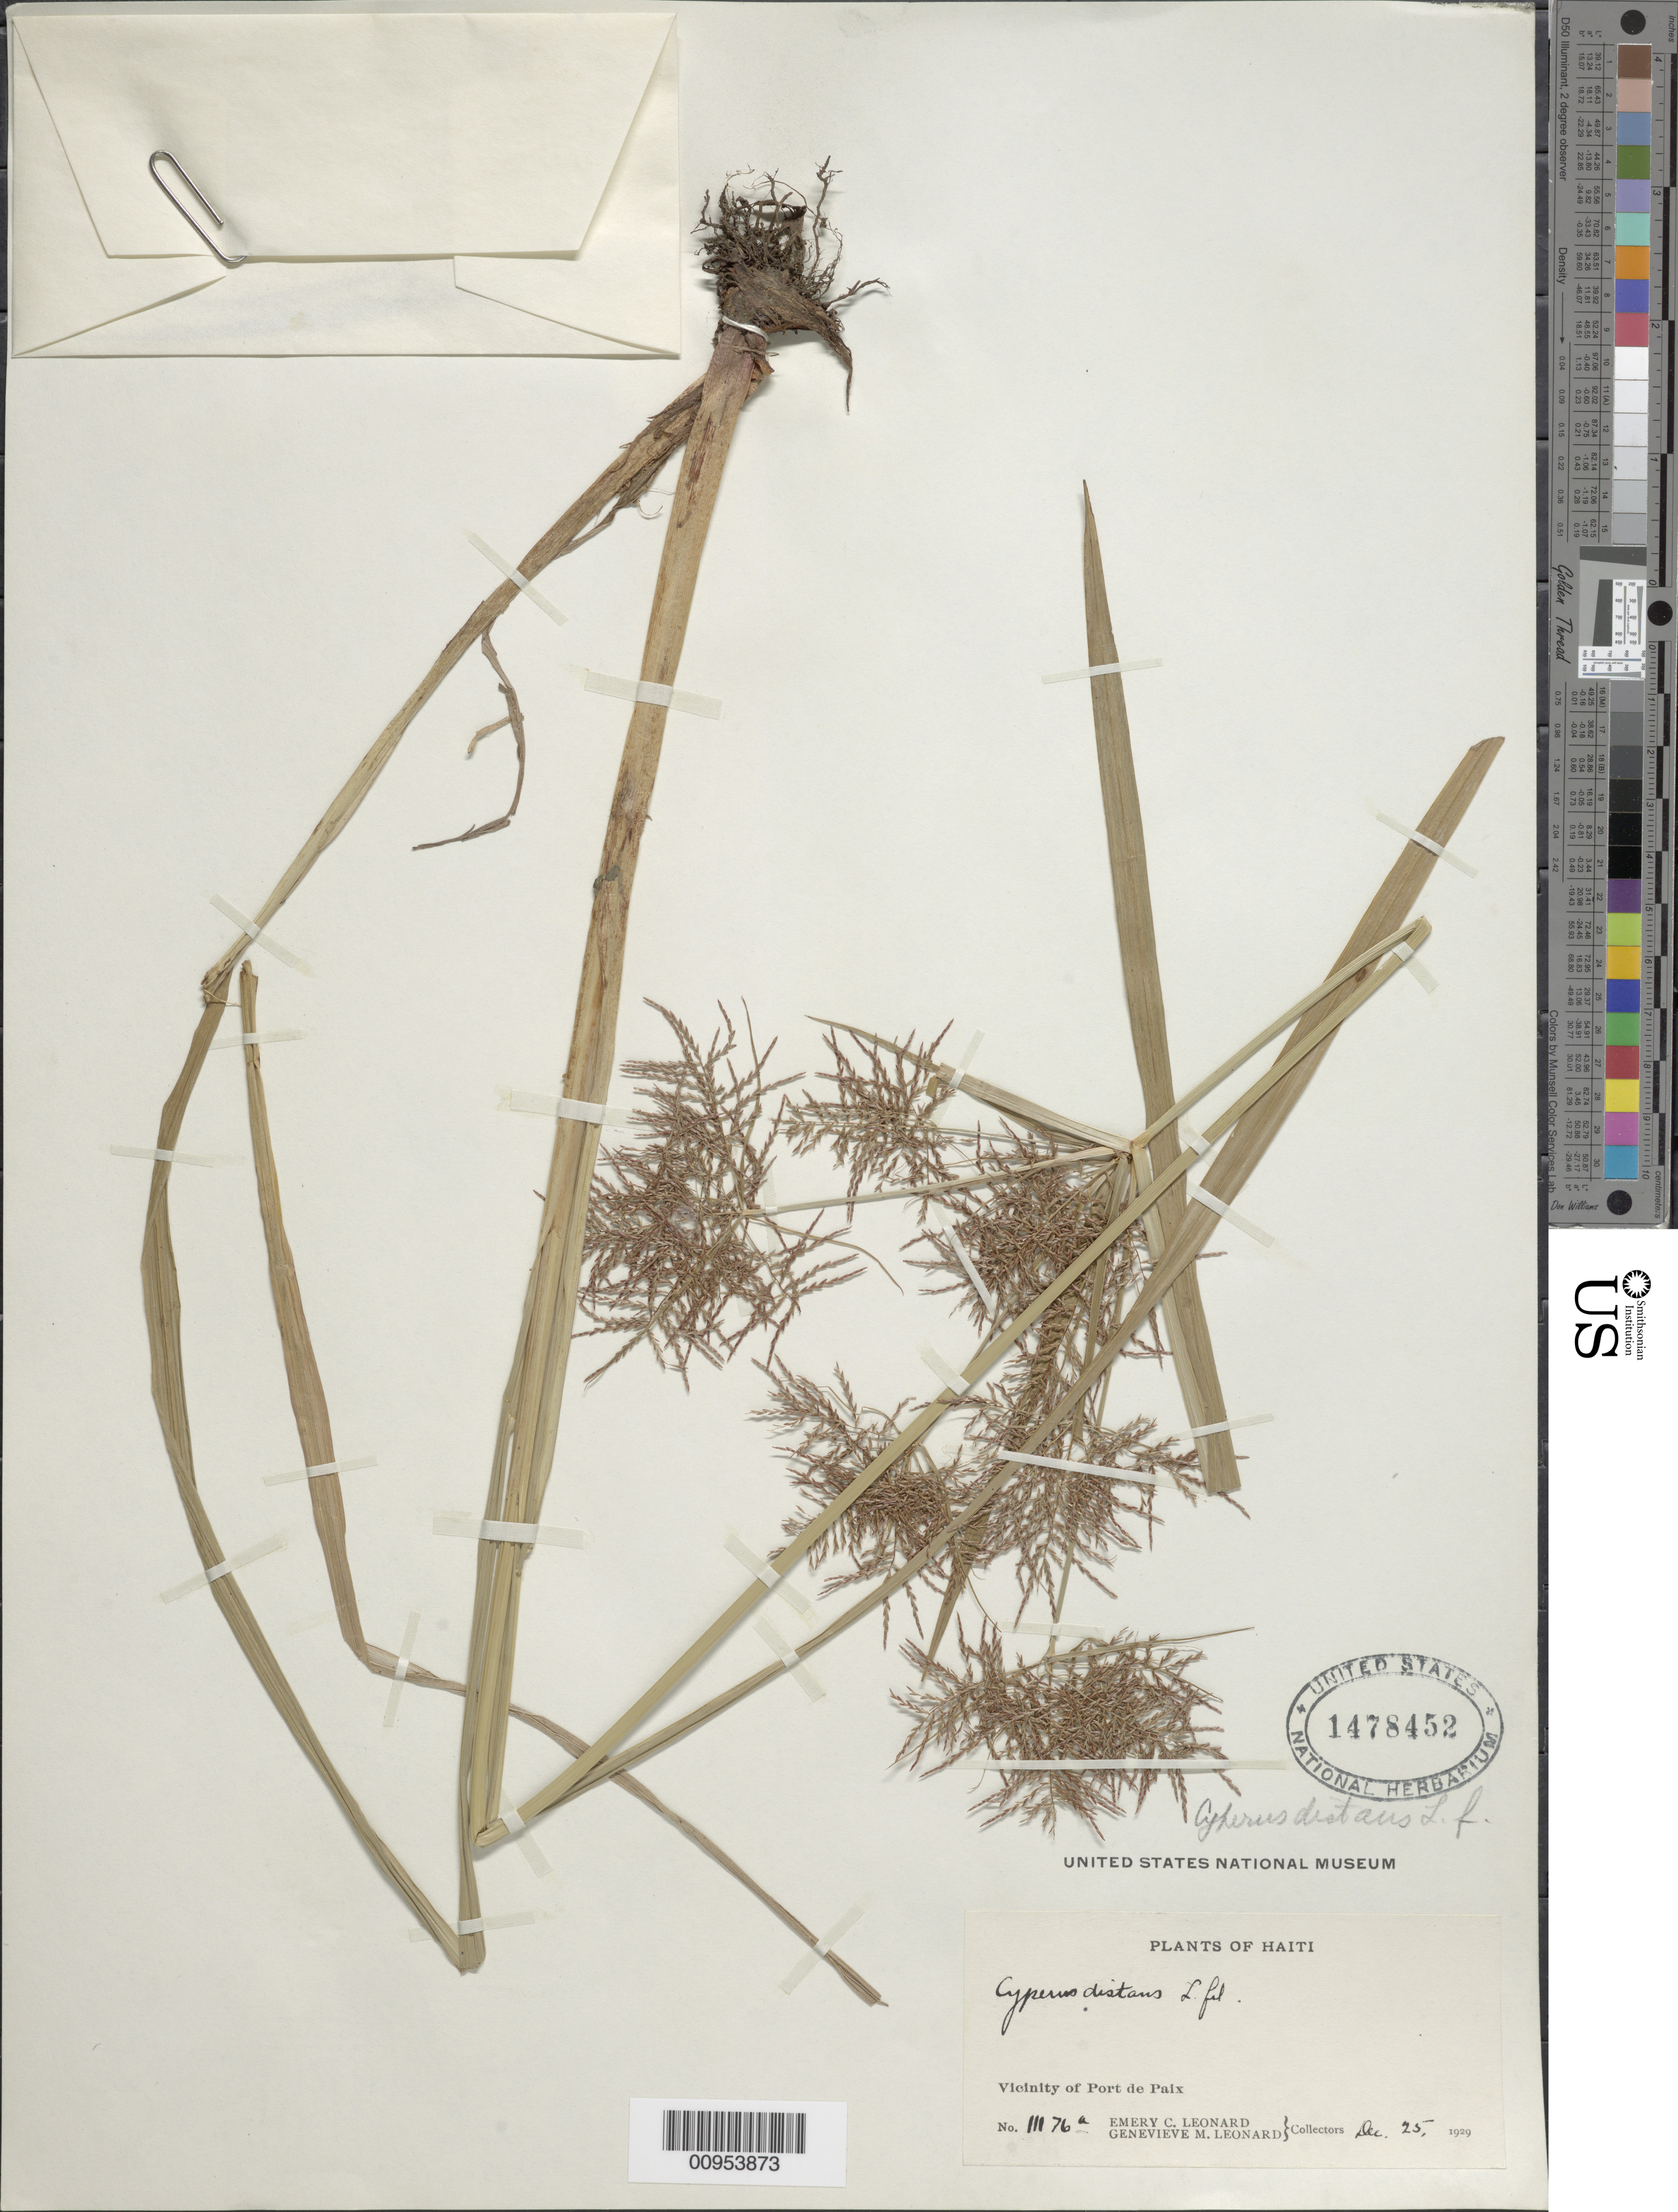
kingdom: Plantae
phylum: Tracheophyta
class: Liliopsida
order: Poales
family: Cyperaceae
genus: Cyperus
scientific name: Cyperus distans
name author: L. f.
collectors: E. C. Leonard & G. M. Leonard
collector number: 1176A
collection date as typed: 25 Dec 1929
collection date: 1929-12-25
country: Haiti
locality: Vicinity of Port de Paix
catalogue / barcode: US 1478452